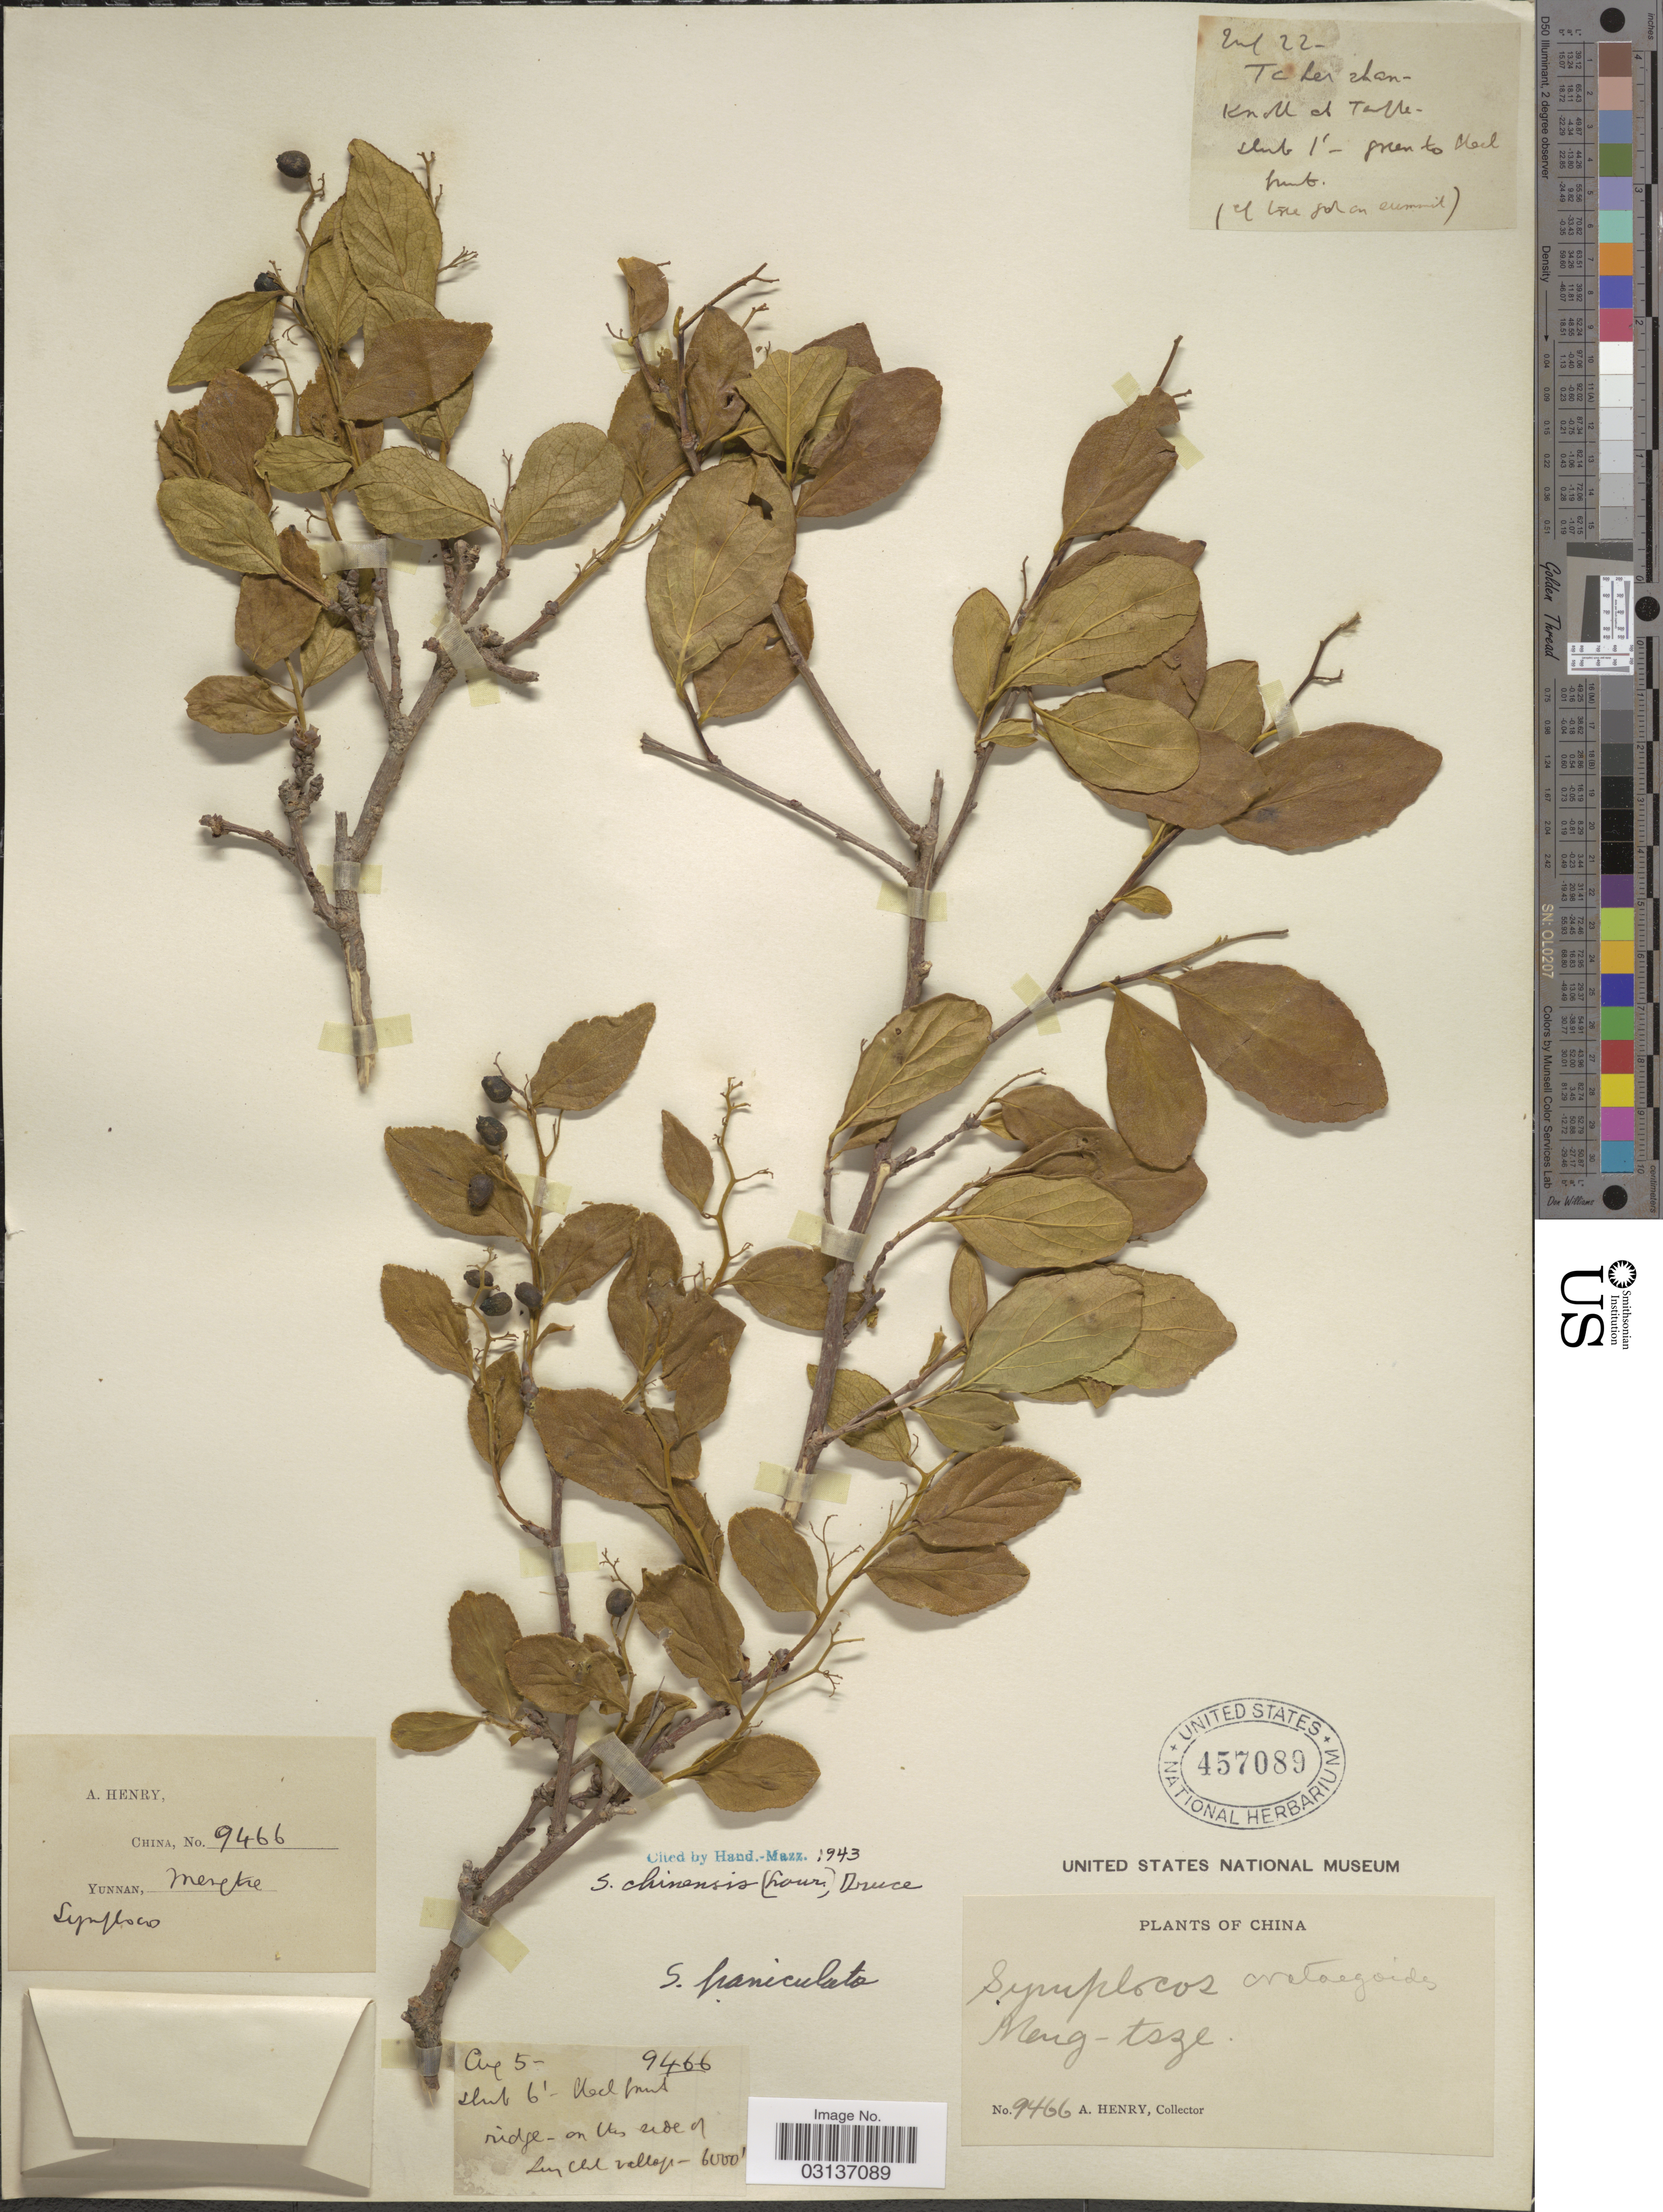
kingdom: Plantae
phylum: Tracheophyta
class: Magnoliopsida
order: Ericales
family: Symplocaceae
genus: Symplocos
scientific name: Symplocos paniculata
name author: Miq.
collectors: A. Henry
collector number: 9466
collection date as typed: Transcribed d/m/y: /8/5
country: China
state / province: Yunnan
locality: Meng-tsze.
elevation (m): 1829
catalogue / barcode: US 457089